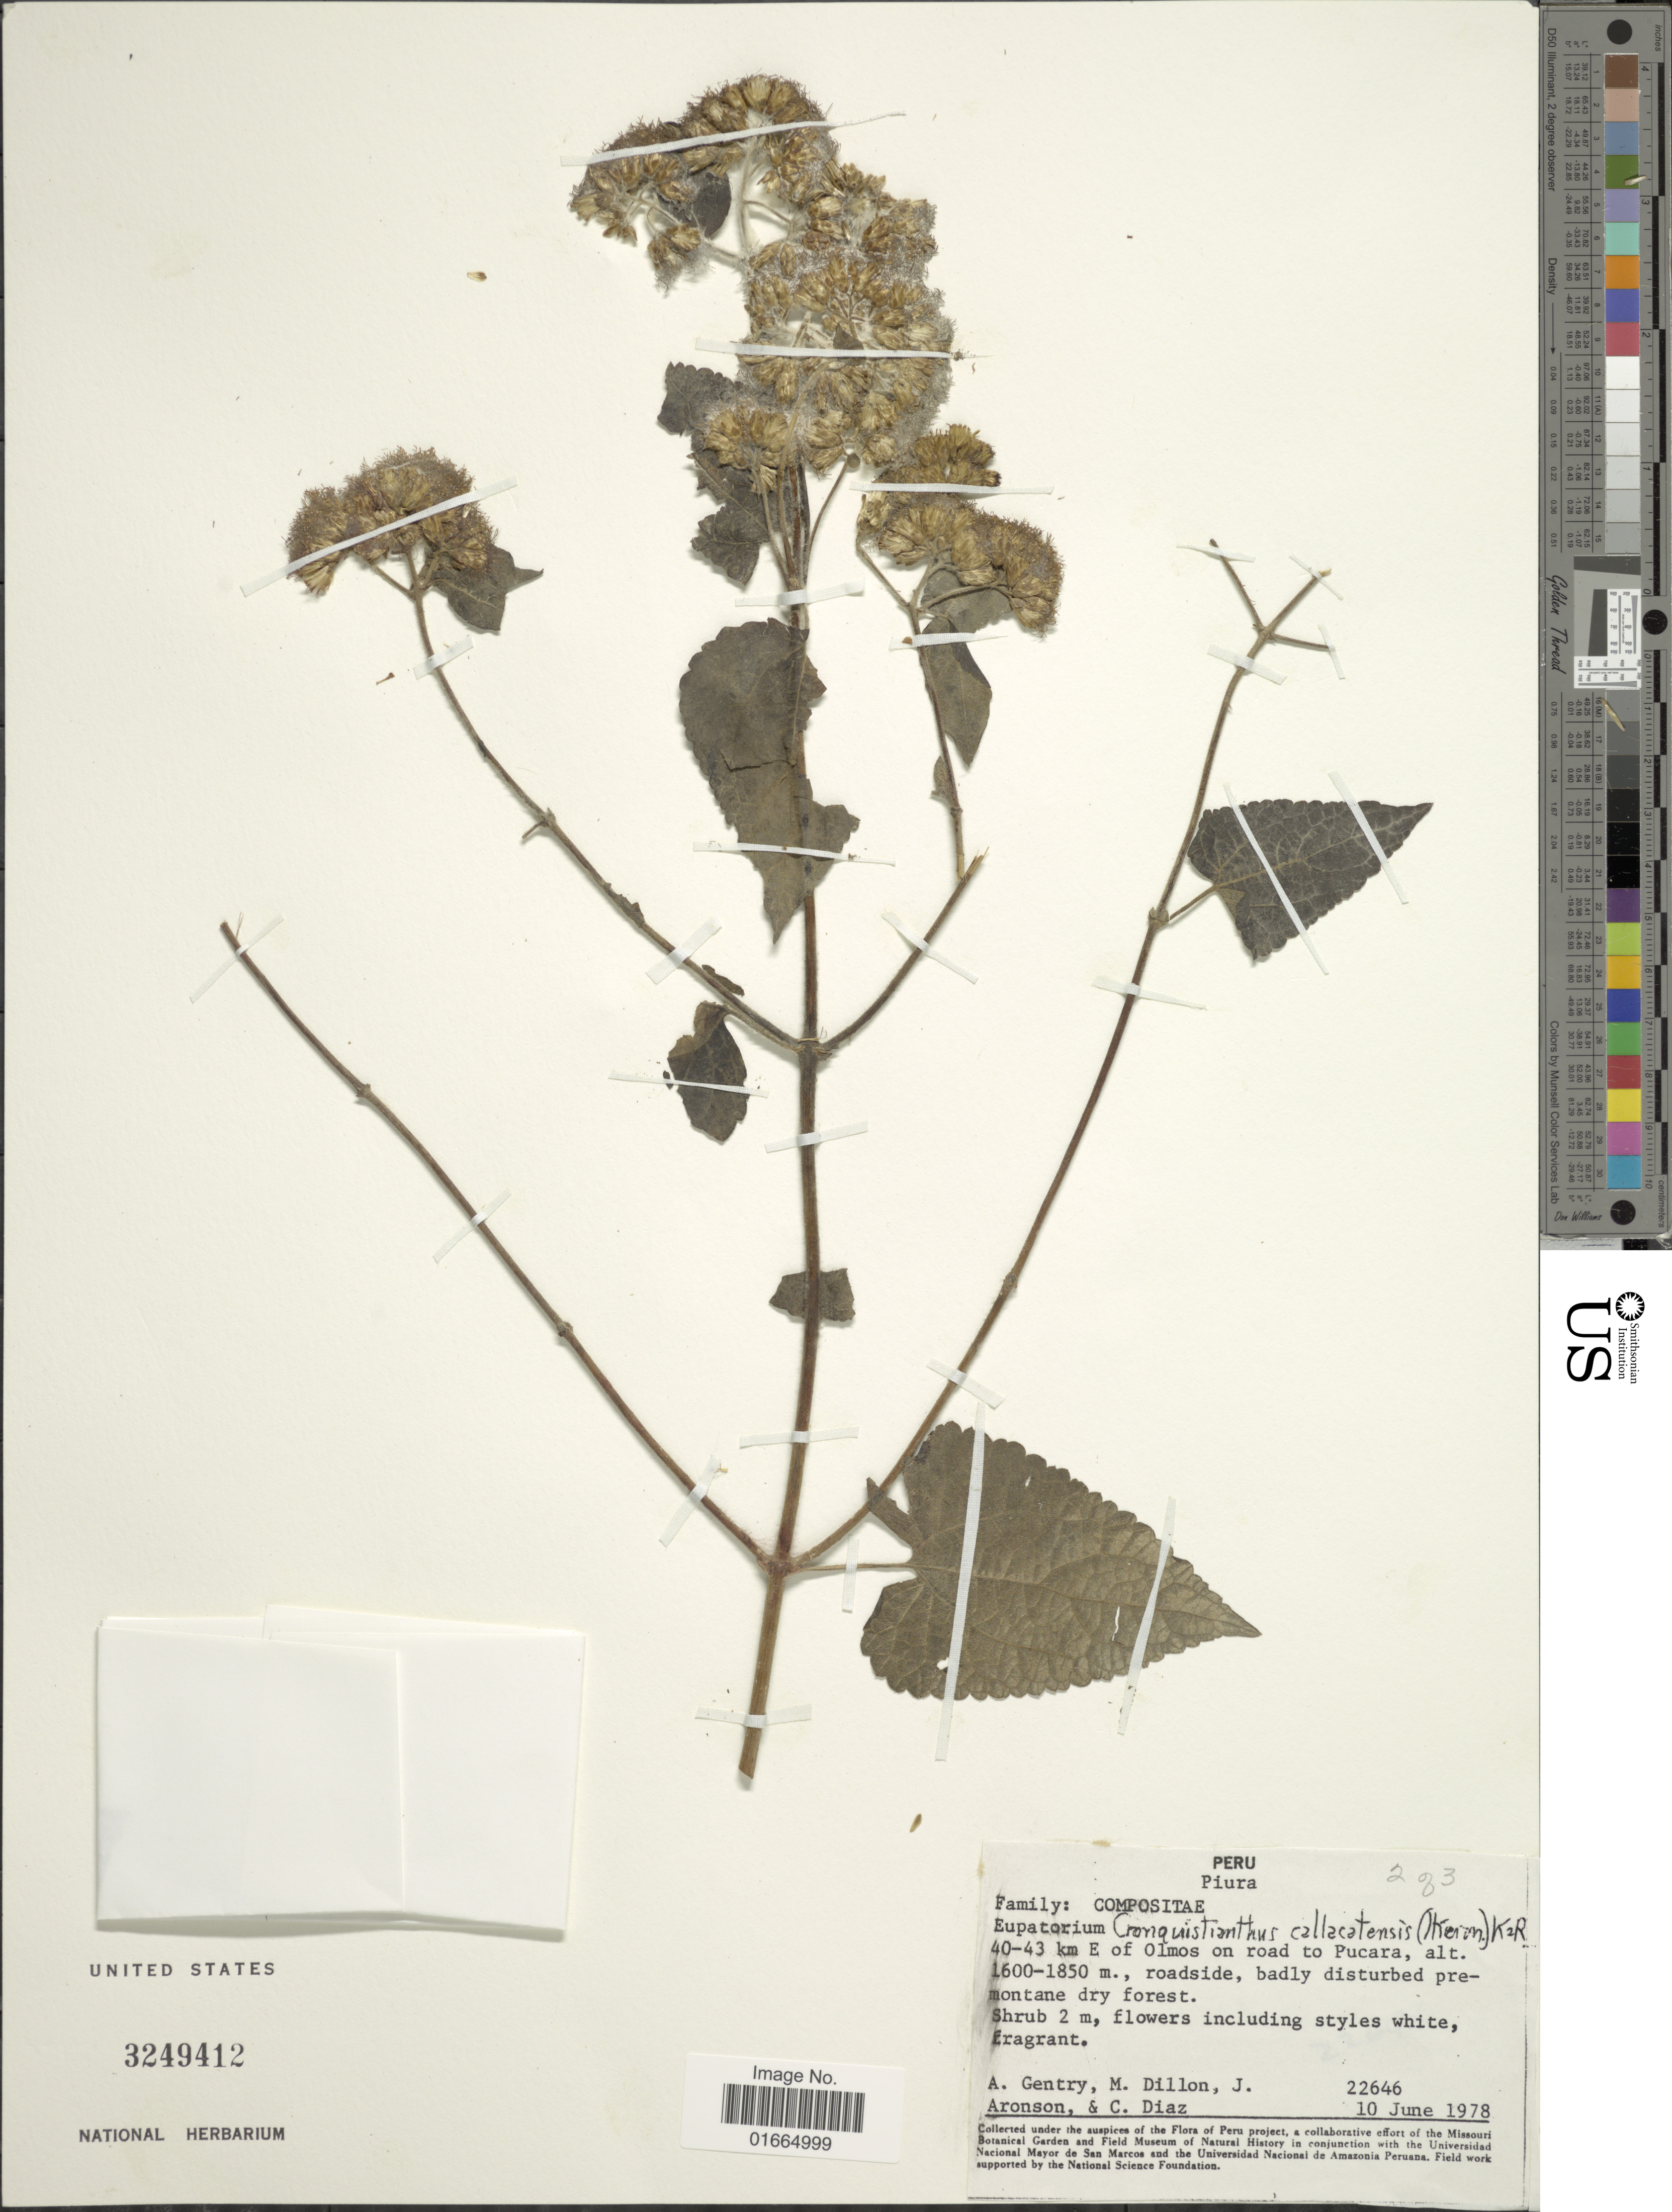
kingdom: Plantae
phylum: Tracheophyta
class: Magnoliopsida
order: Asterales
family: Asteraceae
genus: Cronquistianthus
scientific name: Cronquistianthus callacatensis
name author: (Hieron.) R.M. King & H. Rob.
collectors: A. H. Gentry, M. O. Dillon, J. Aronson & C. Díaz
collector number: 22646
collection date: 1978-06-10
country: Peru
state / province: Piura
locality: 40-43 km E of Olmos on road to Pucara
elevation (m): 1600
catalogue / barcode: US 3249412